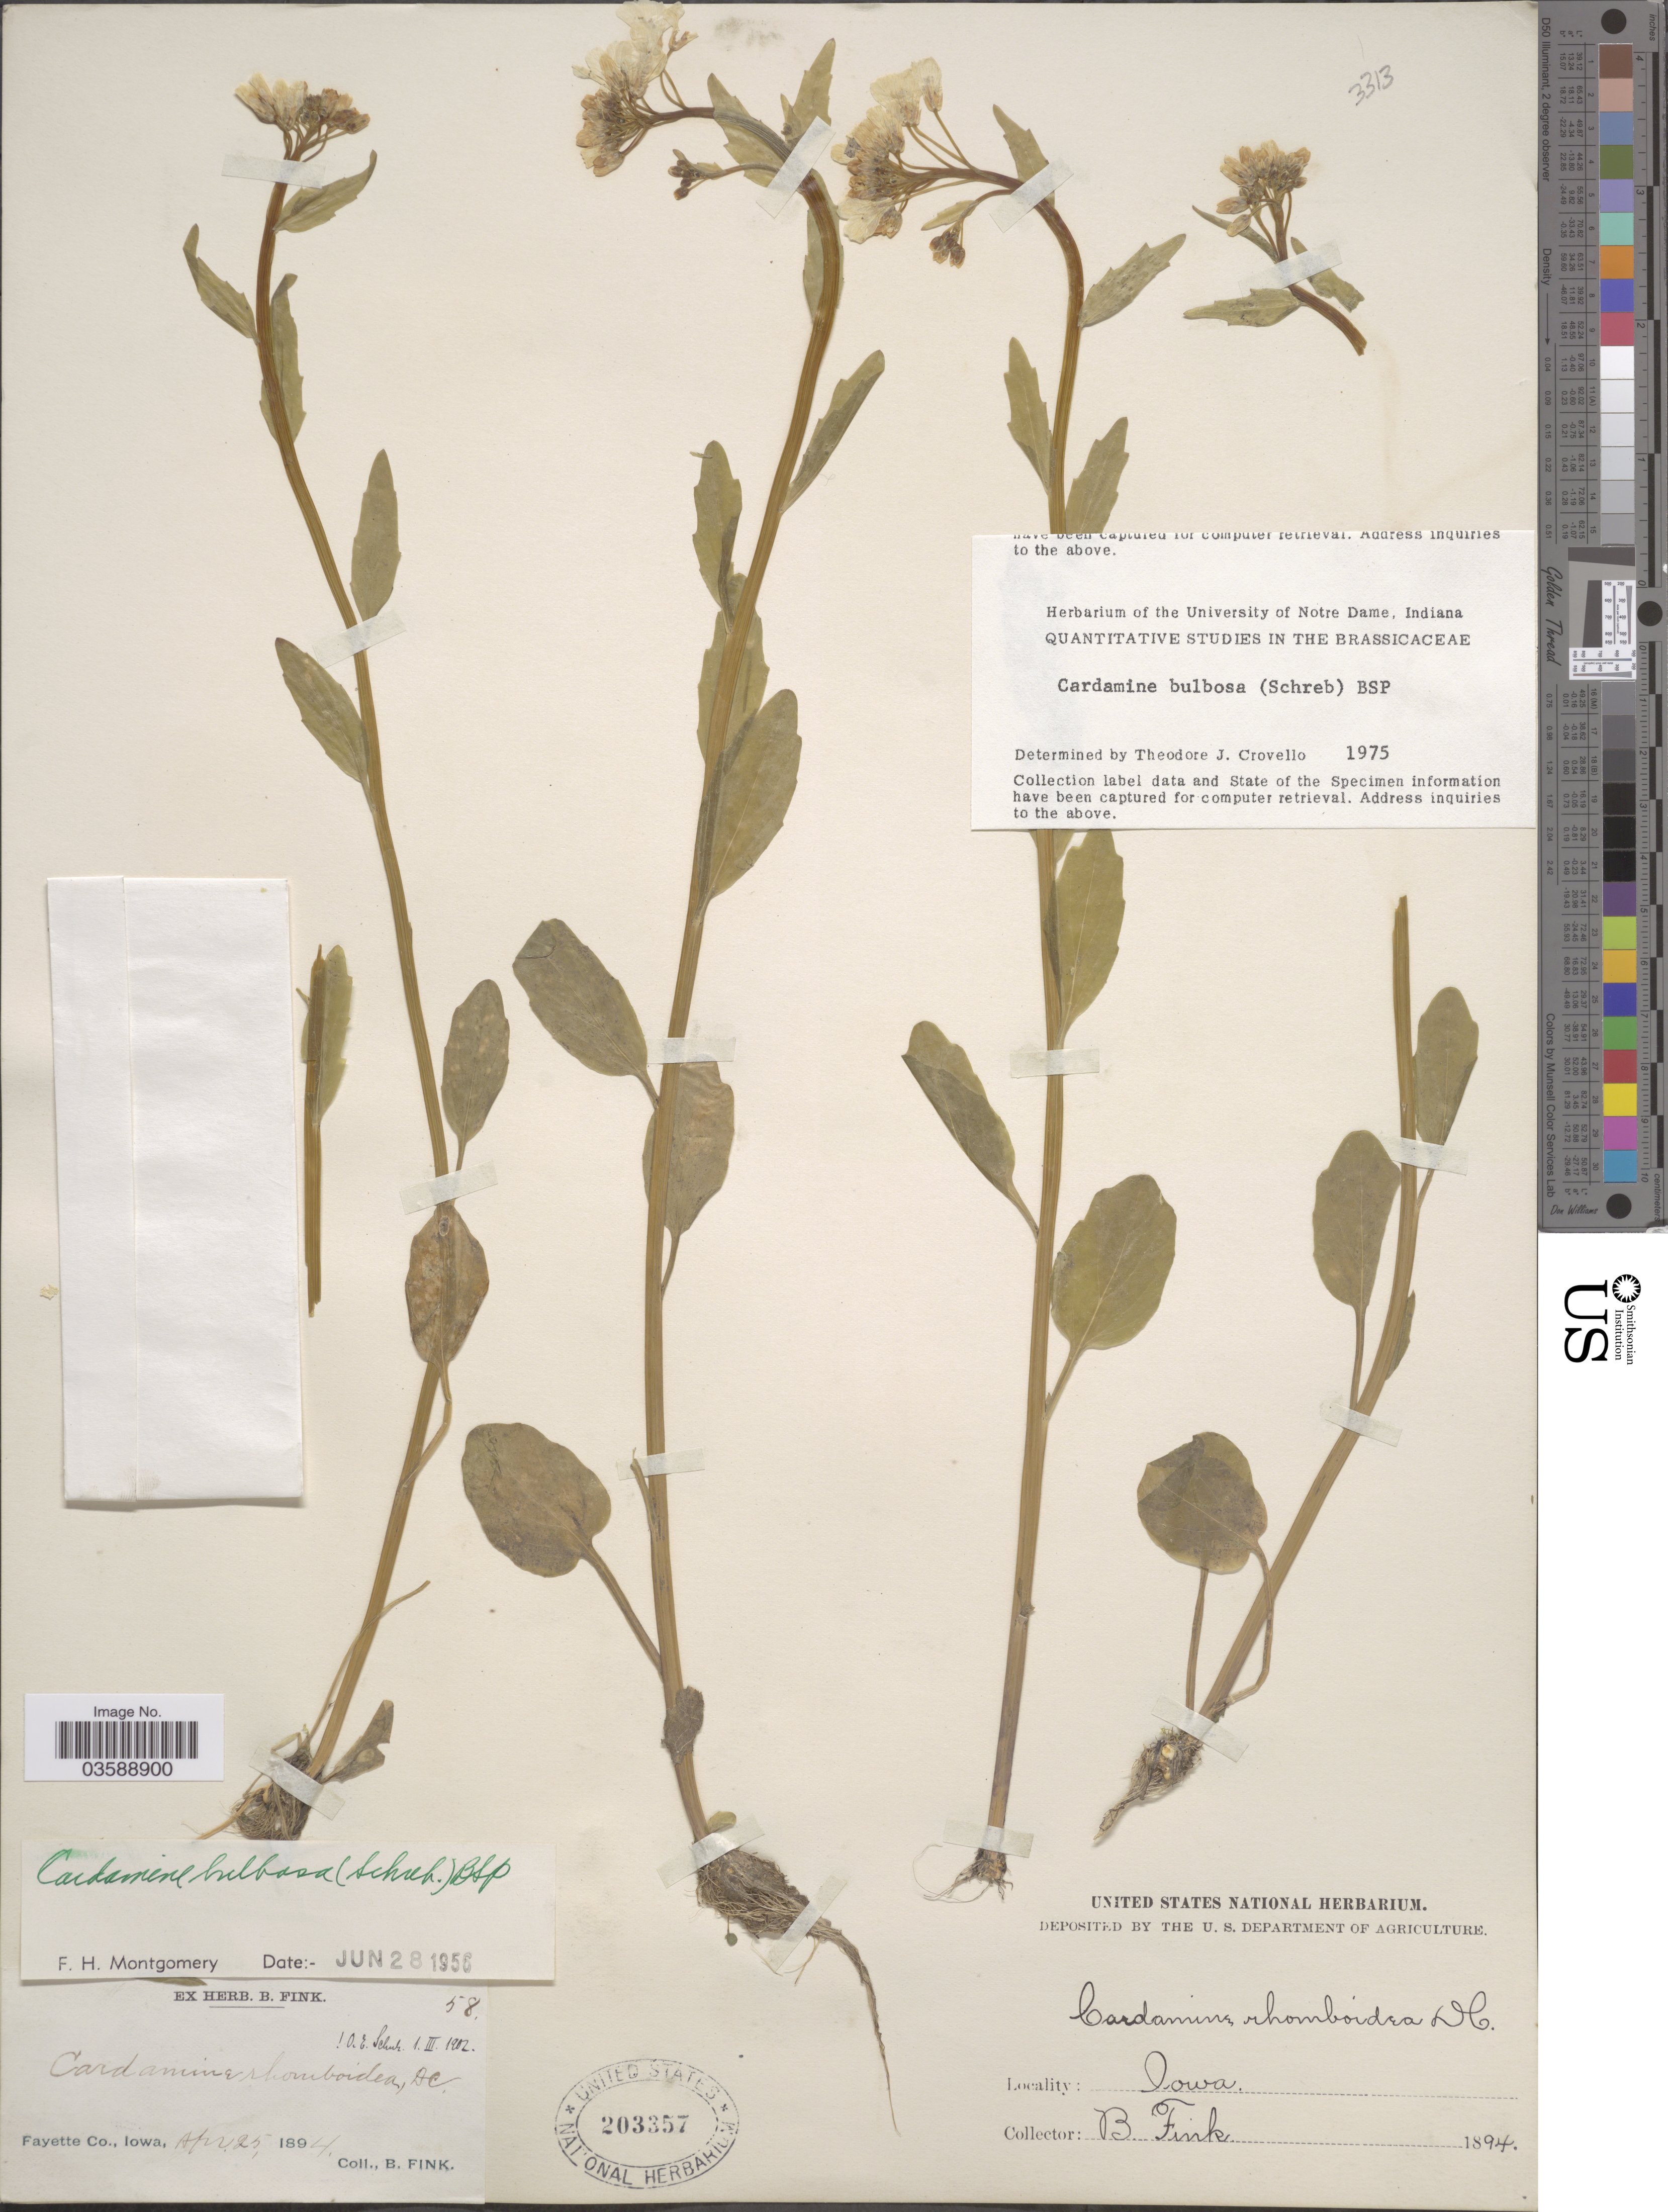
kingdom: Plantae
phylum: Tracheophyta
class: Magnoliopsida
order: Brassicales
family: Brassicaceae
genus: Cardamine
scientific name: Cardamine bulbosa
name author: (Schreb. ex Muhl.) Britton et al.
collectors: B. Fink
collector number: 58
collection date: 1894-04-25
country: United States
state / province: Iowa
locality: Fayette Co.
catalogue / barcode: US 203357